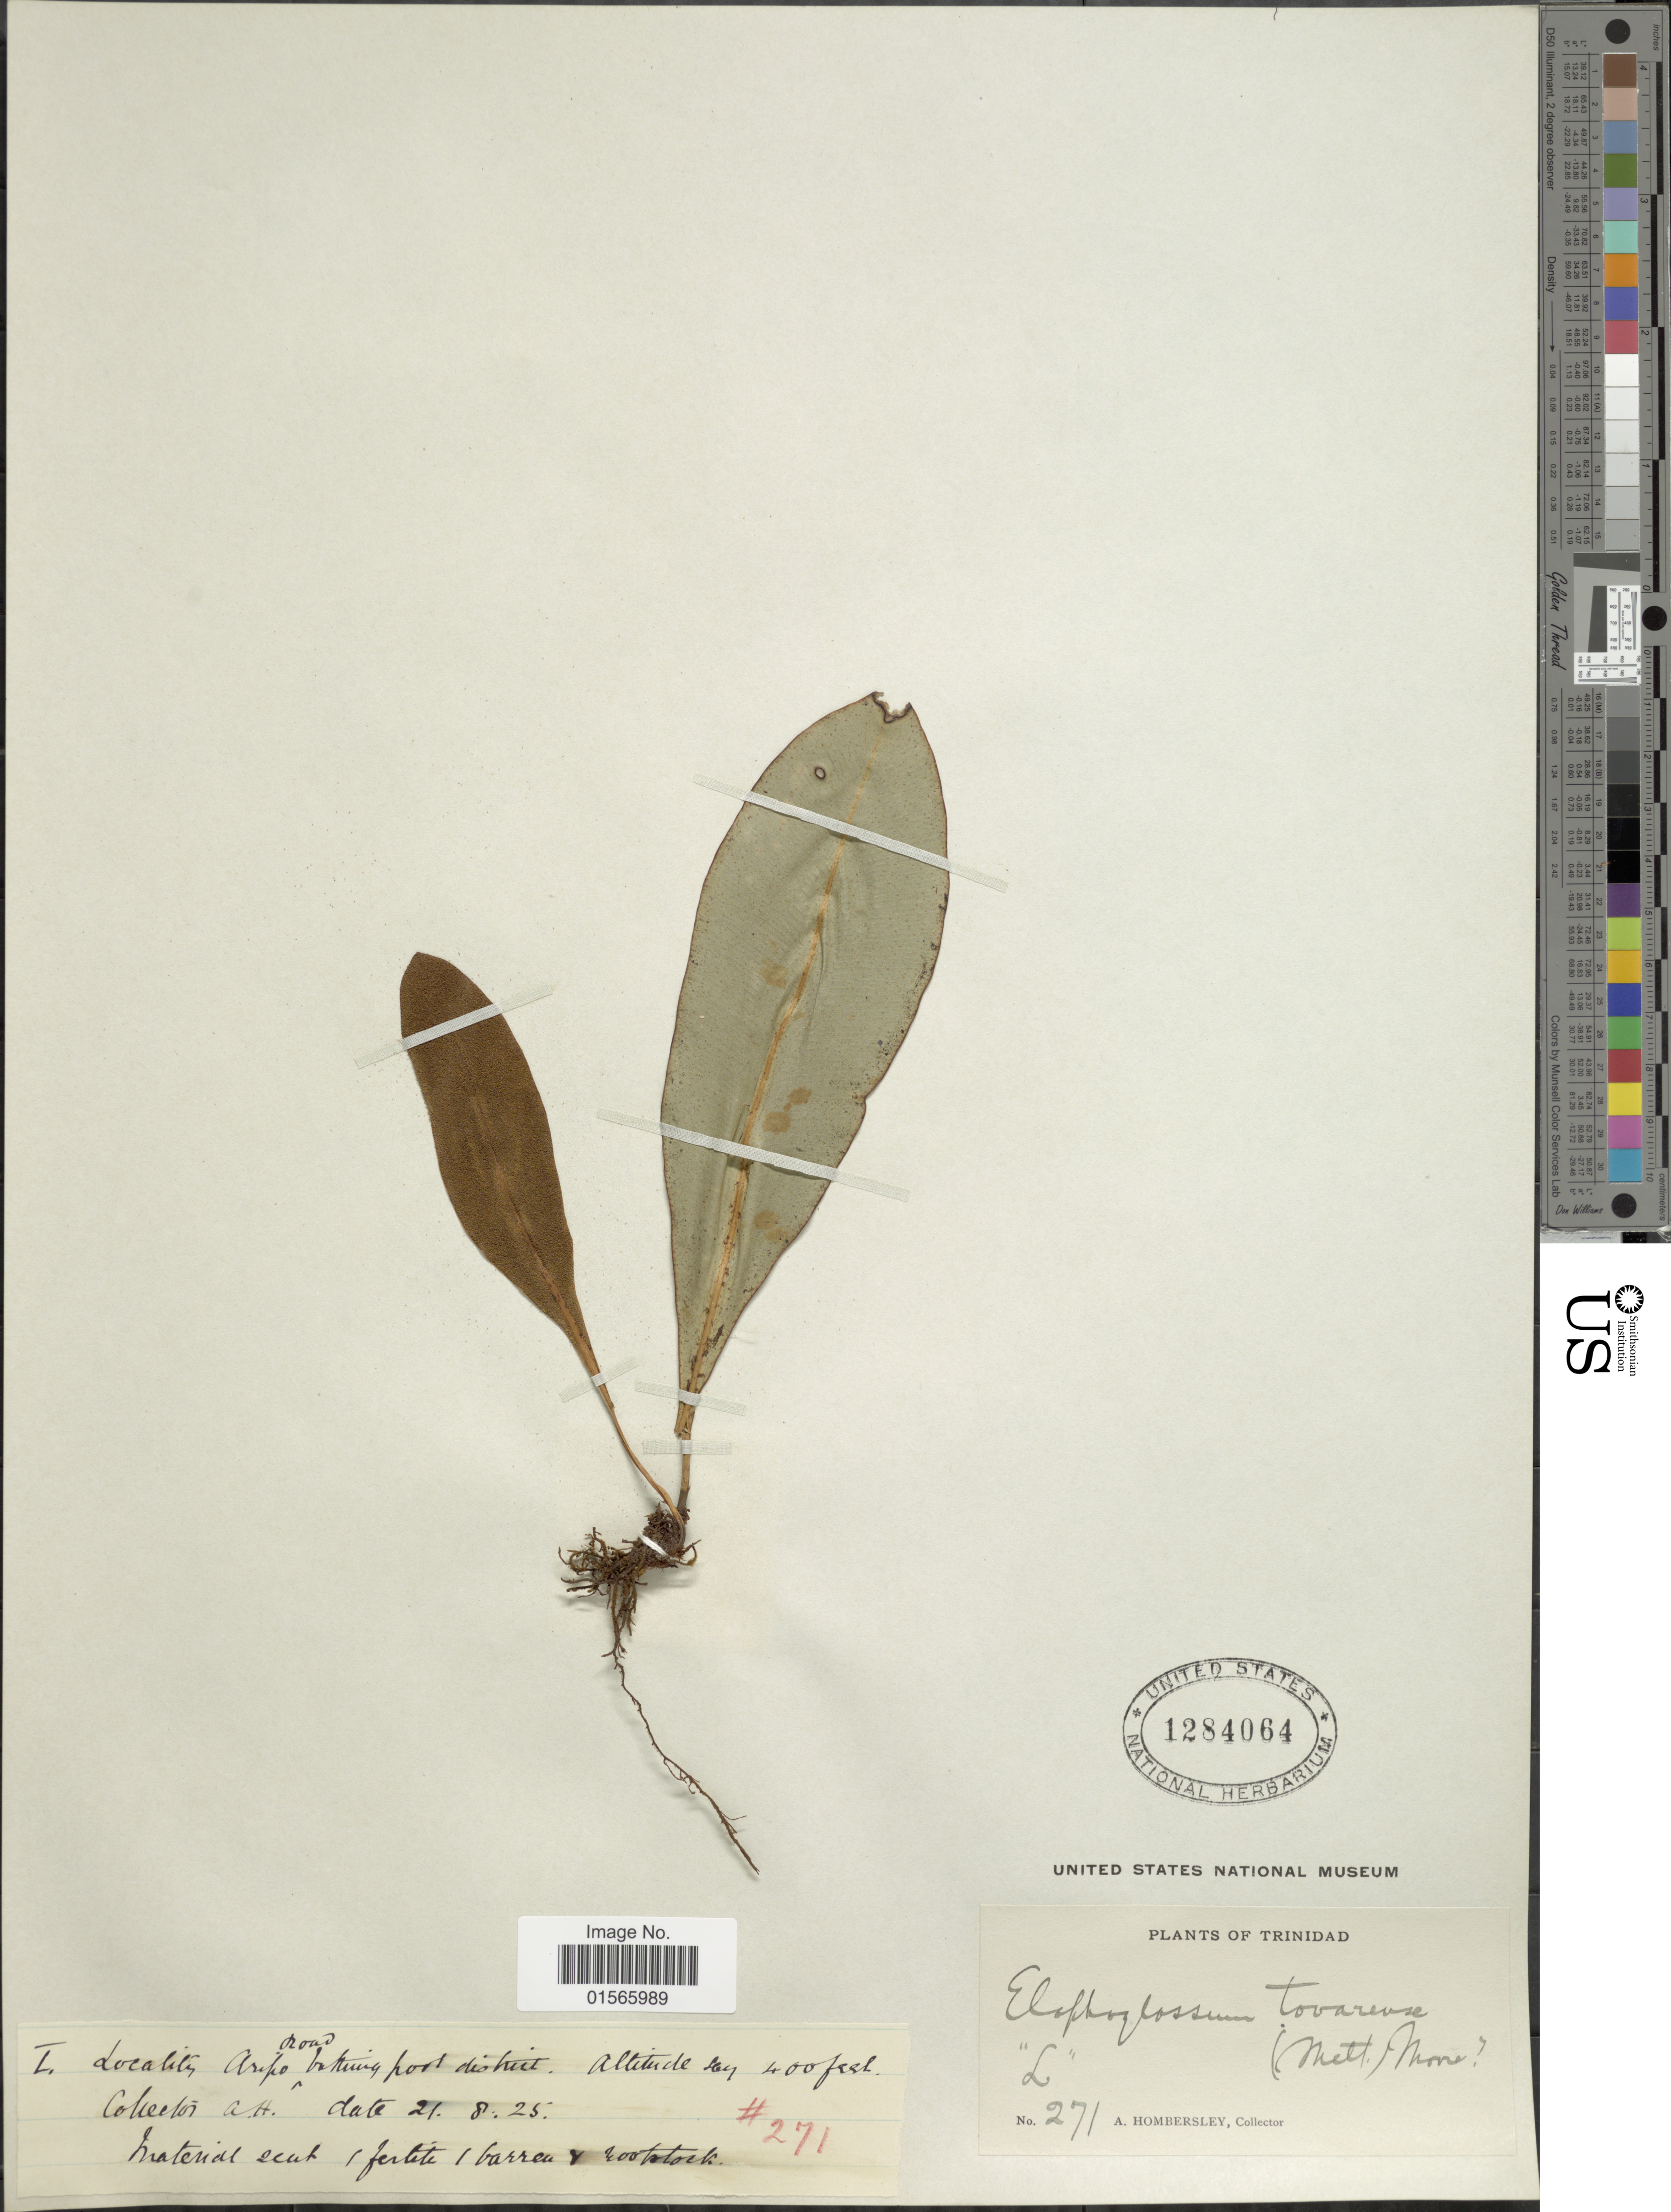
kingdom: Plantae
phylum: Tracheophyta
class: Polypodiopsida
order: Polypodiales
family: Dryopteridaceae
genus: Elaphoglossum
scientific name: Elaphoglossum luridum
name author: (Fée) Christ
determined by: Matos, F. B.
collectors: A. Hombersley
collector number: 271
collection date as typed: Transcribed d/m/y: 21/8/25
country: Trinidad and Tobago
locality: Aripo Road to King [interpreted] port district, Trinidad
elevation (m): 122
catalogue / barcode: US 1284064